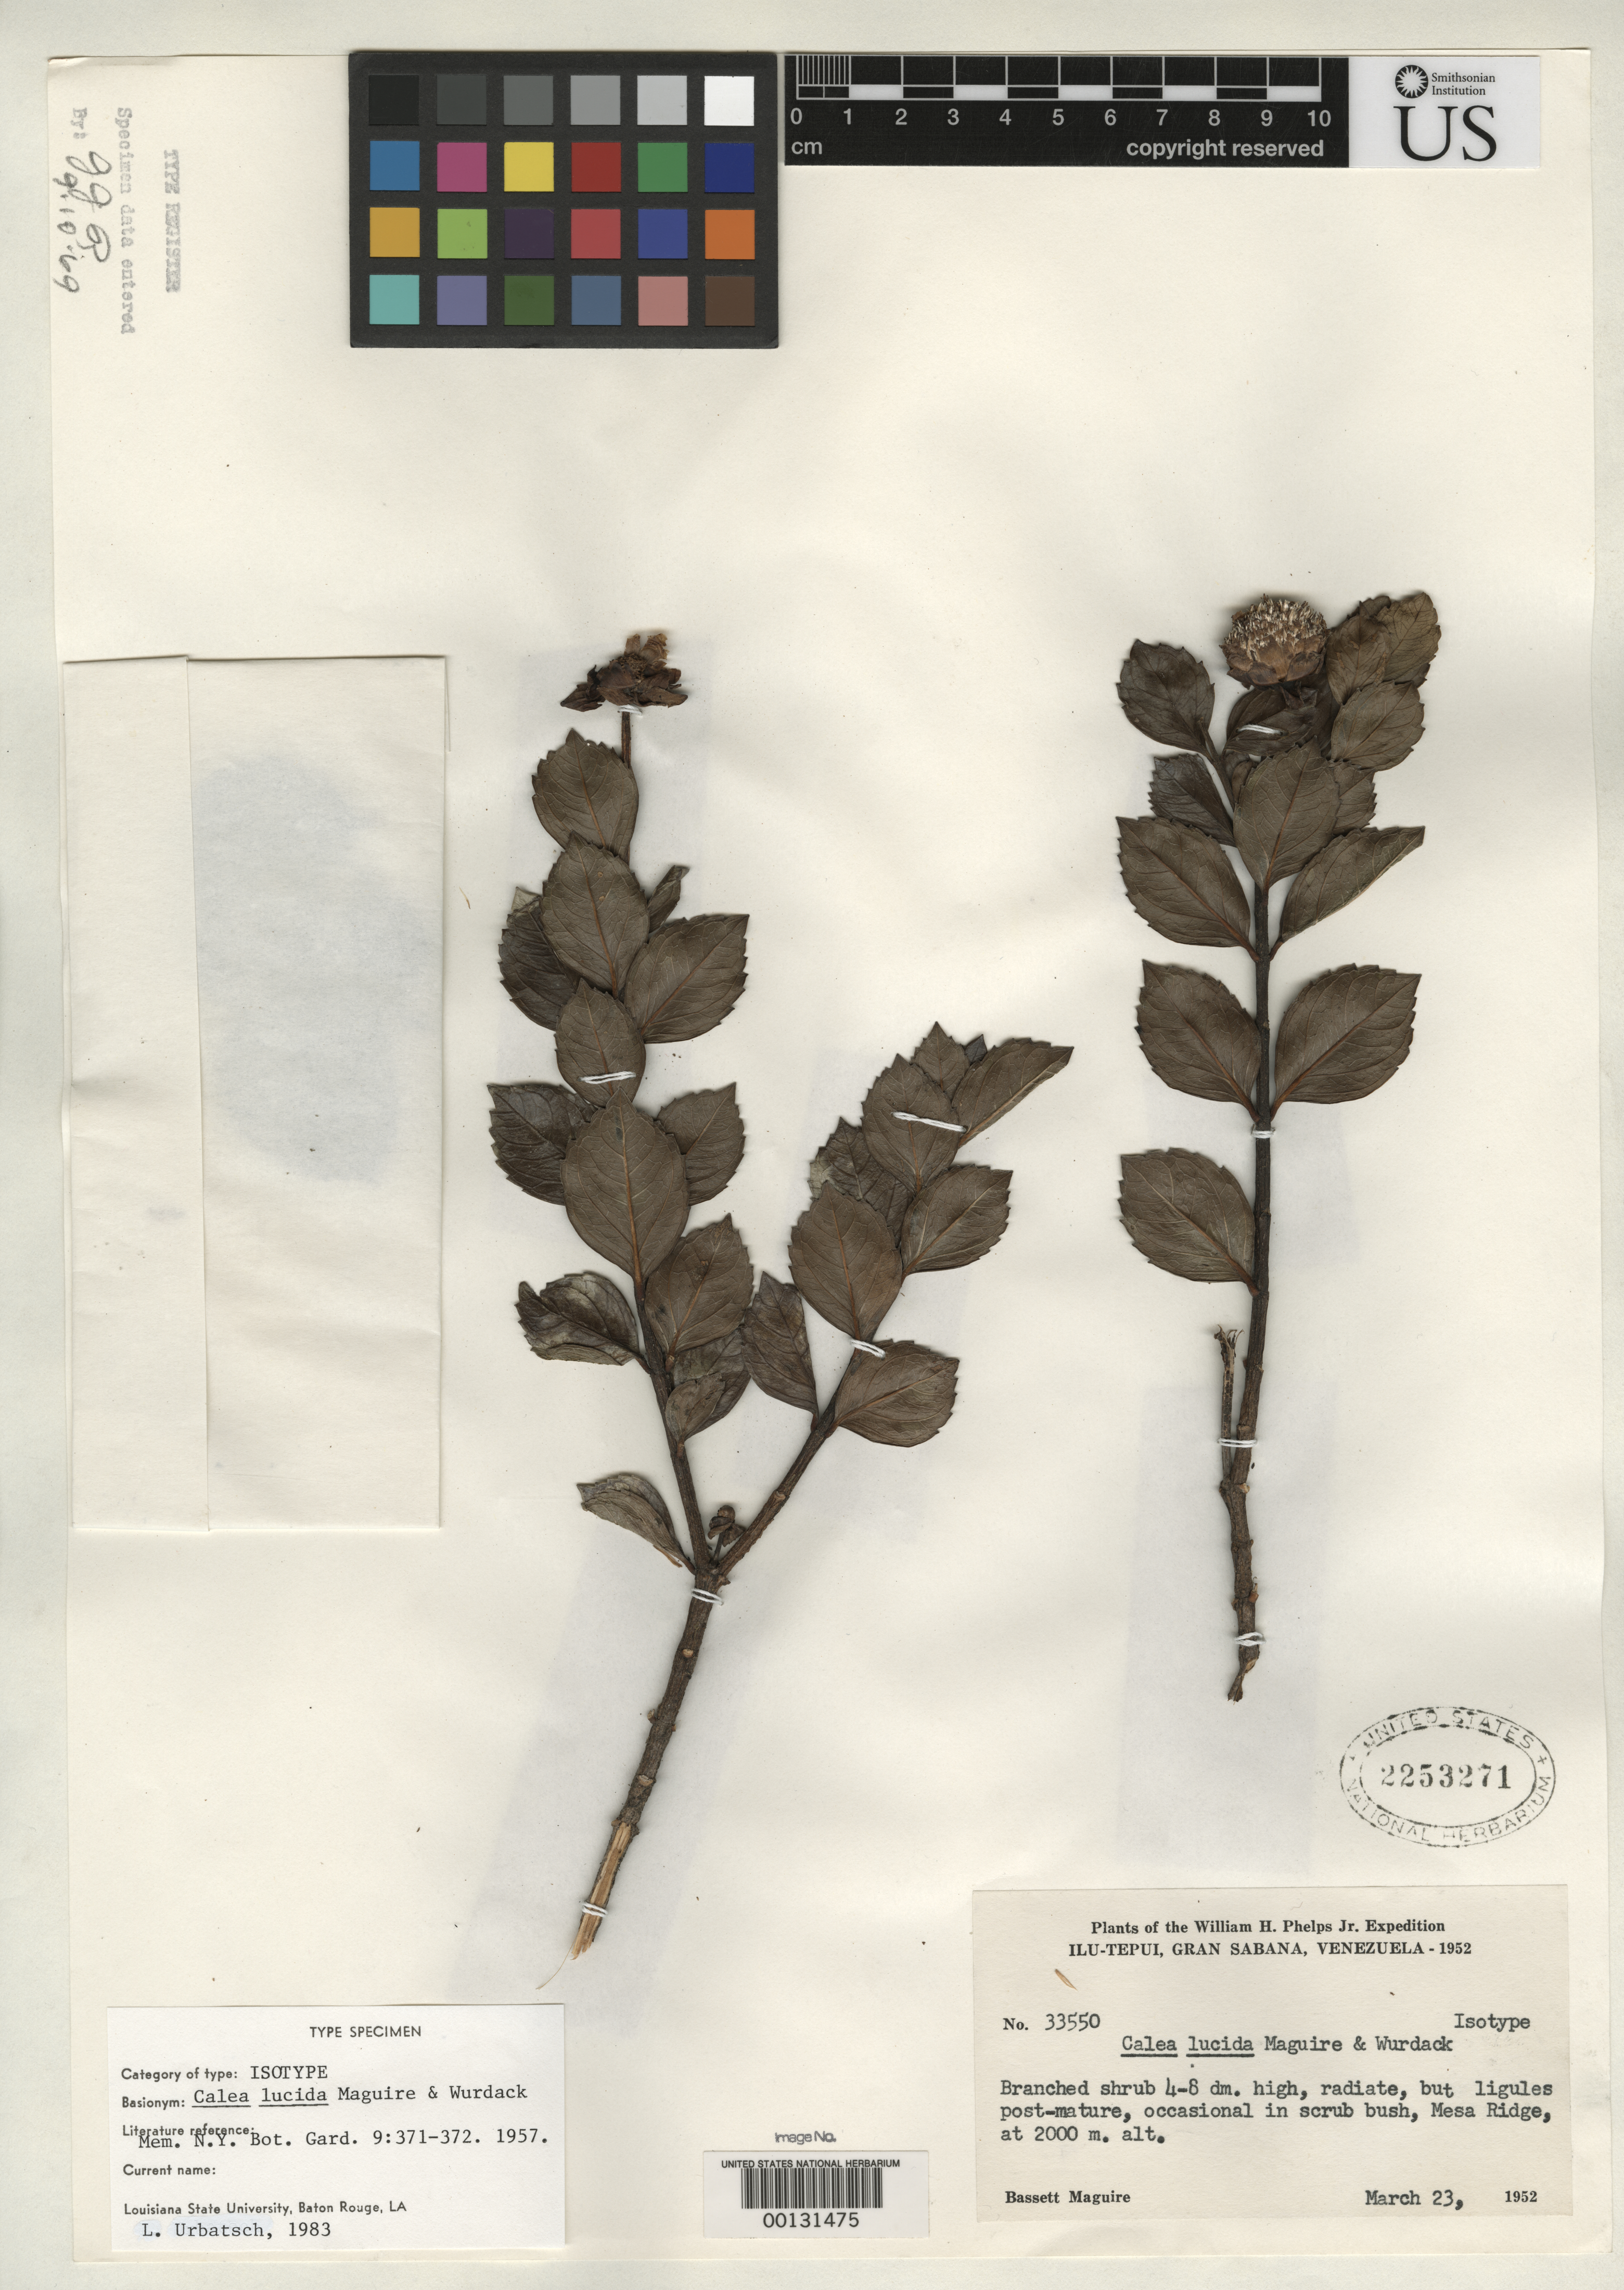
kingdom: Plantae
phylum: Tracheophyta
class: Magnoliopsida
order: Asterales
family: Asteraceae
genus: Calea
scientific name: Calea lucida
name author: Maguire & Wurdack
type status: Isotype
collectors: B. Maguire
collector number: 33550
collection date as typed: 23 Mar 1952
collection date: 1952-03-23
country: Venezuela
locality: Gran Sabana, Ilu-tepui.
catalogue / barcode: US 2253271